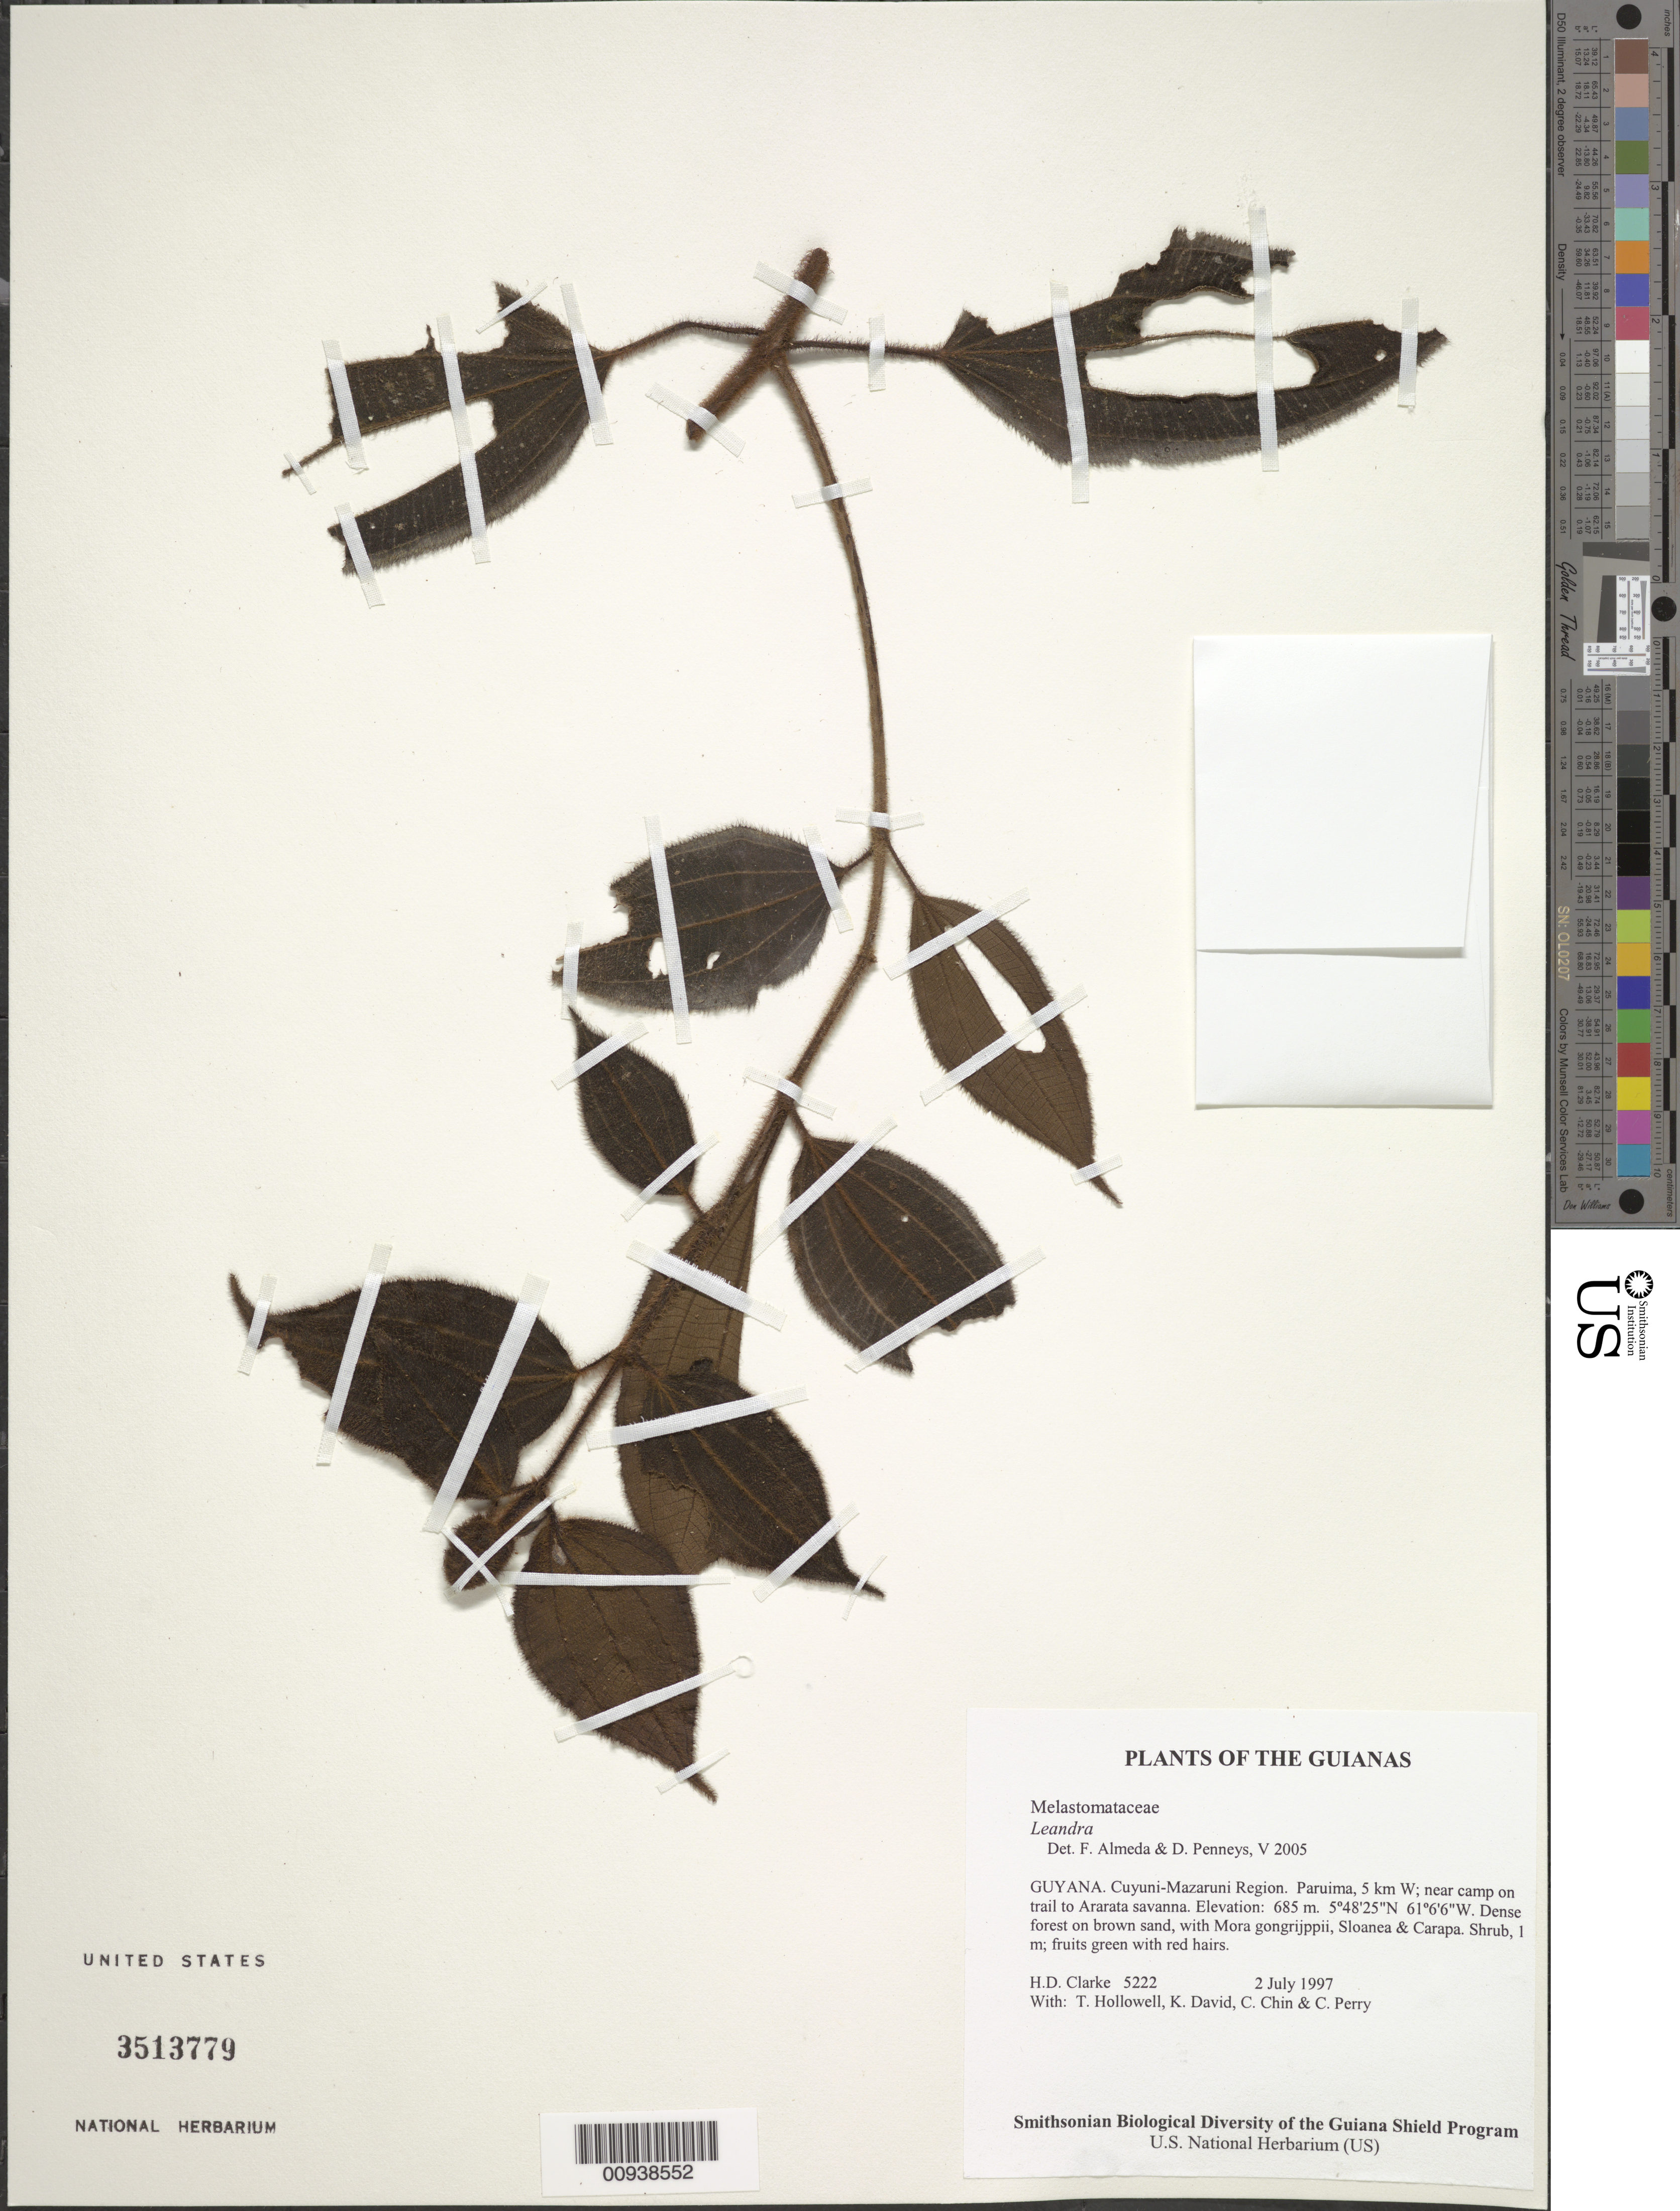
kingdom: Plantae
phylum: Tracheophyta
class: Magnoliopsida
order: Myrtales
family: Melastomataceae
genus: Leandra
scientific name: Leandra sp.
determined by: Almeda, F.; Penneys, D. S.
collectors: H. D. Clarke, T. Hollowell, K. David, C. Chin & C. Perry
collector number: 5222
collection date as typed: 2 July 1997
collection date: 1997-07-02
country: Guyana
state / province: Cuyuni-Mazaruni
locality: Paruima, 5 km W; near camp on trail to Ararata savanna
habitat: Dense forest on brown sand, with Mora gongrijppii, Sloanea & Carapa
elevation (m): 685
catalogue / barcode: US 3513779